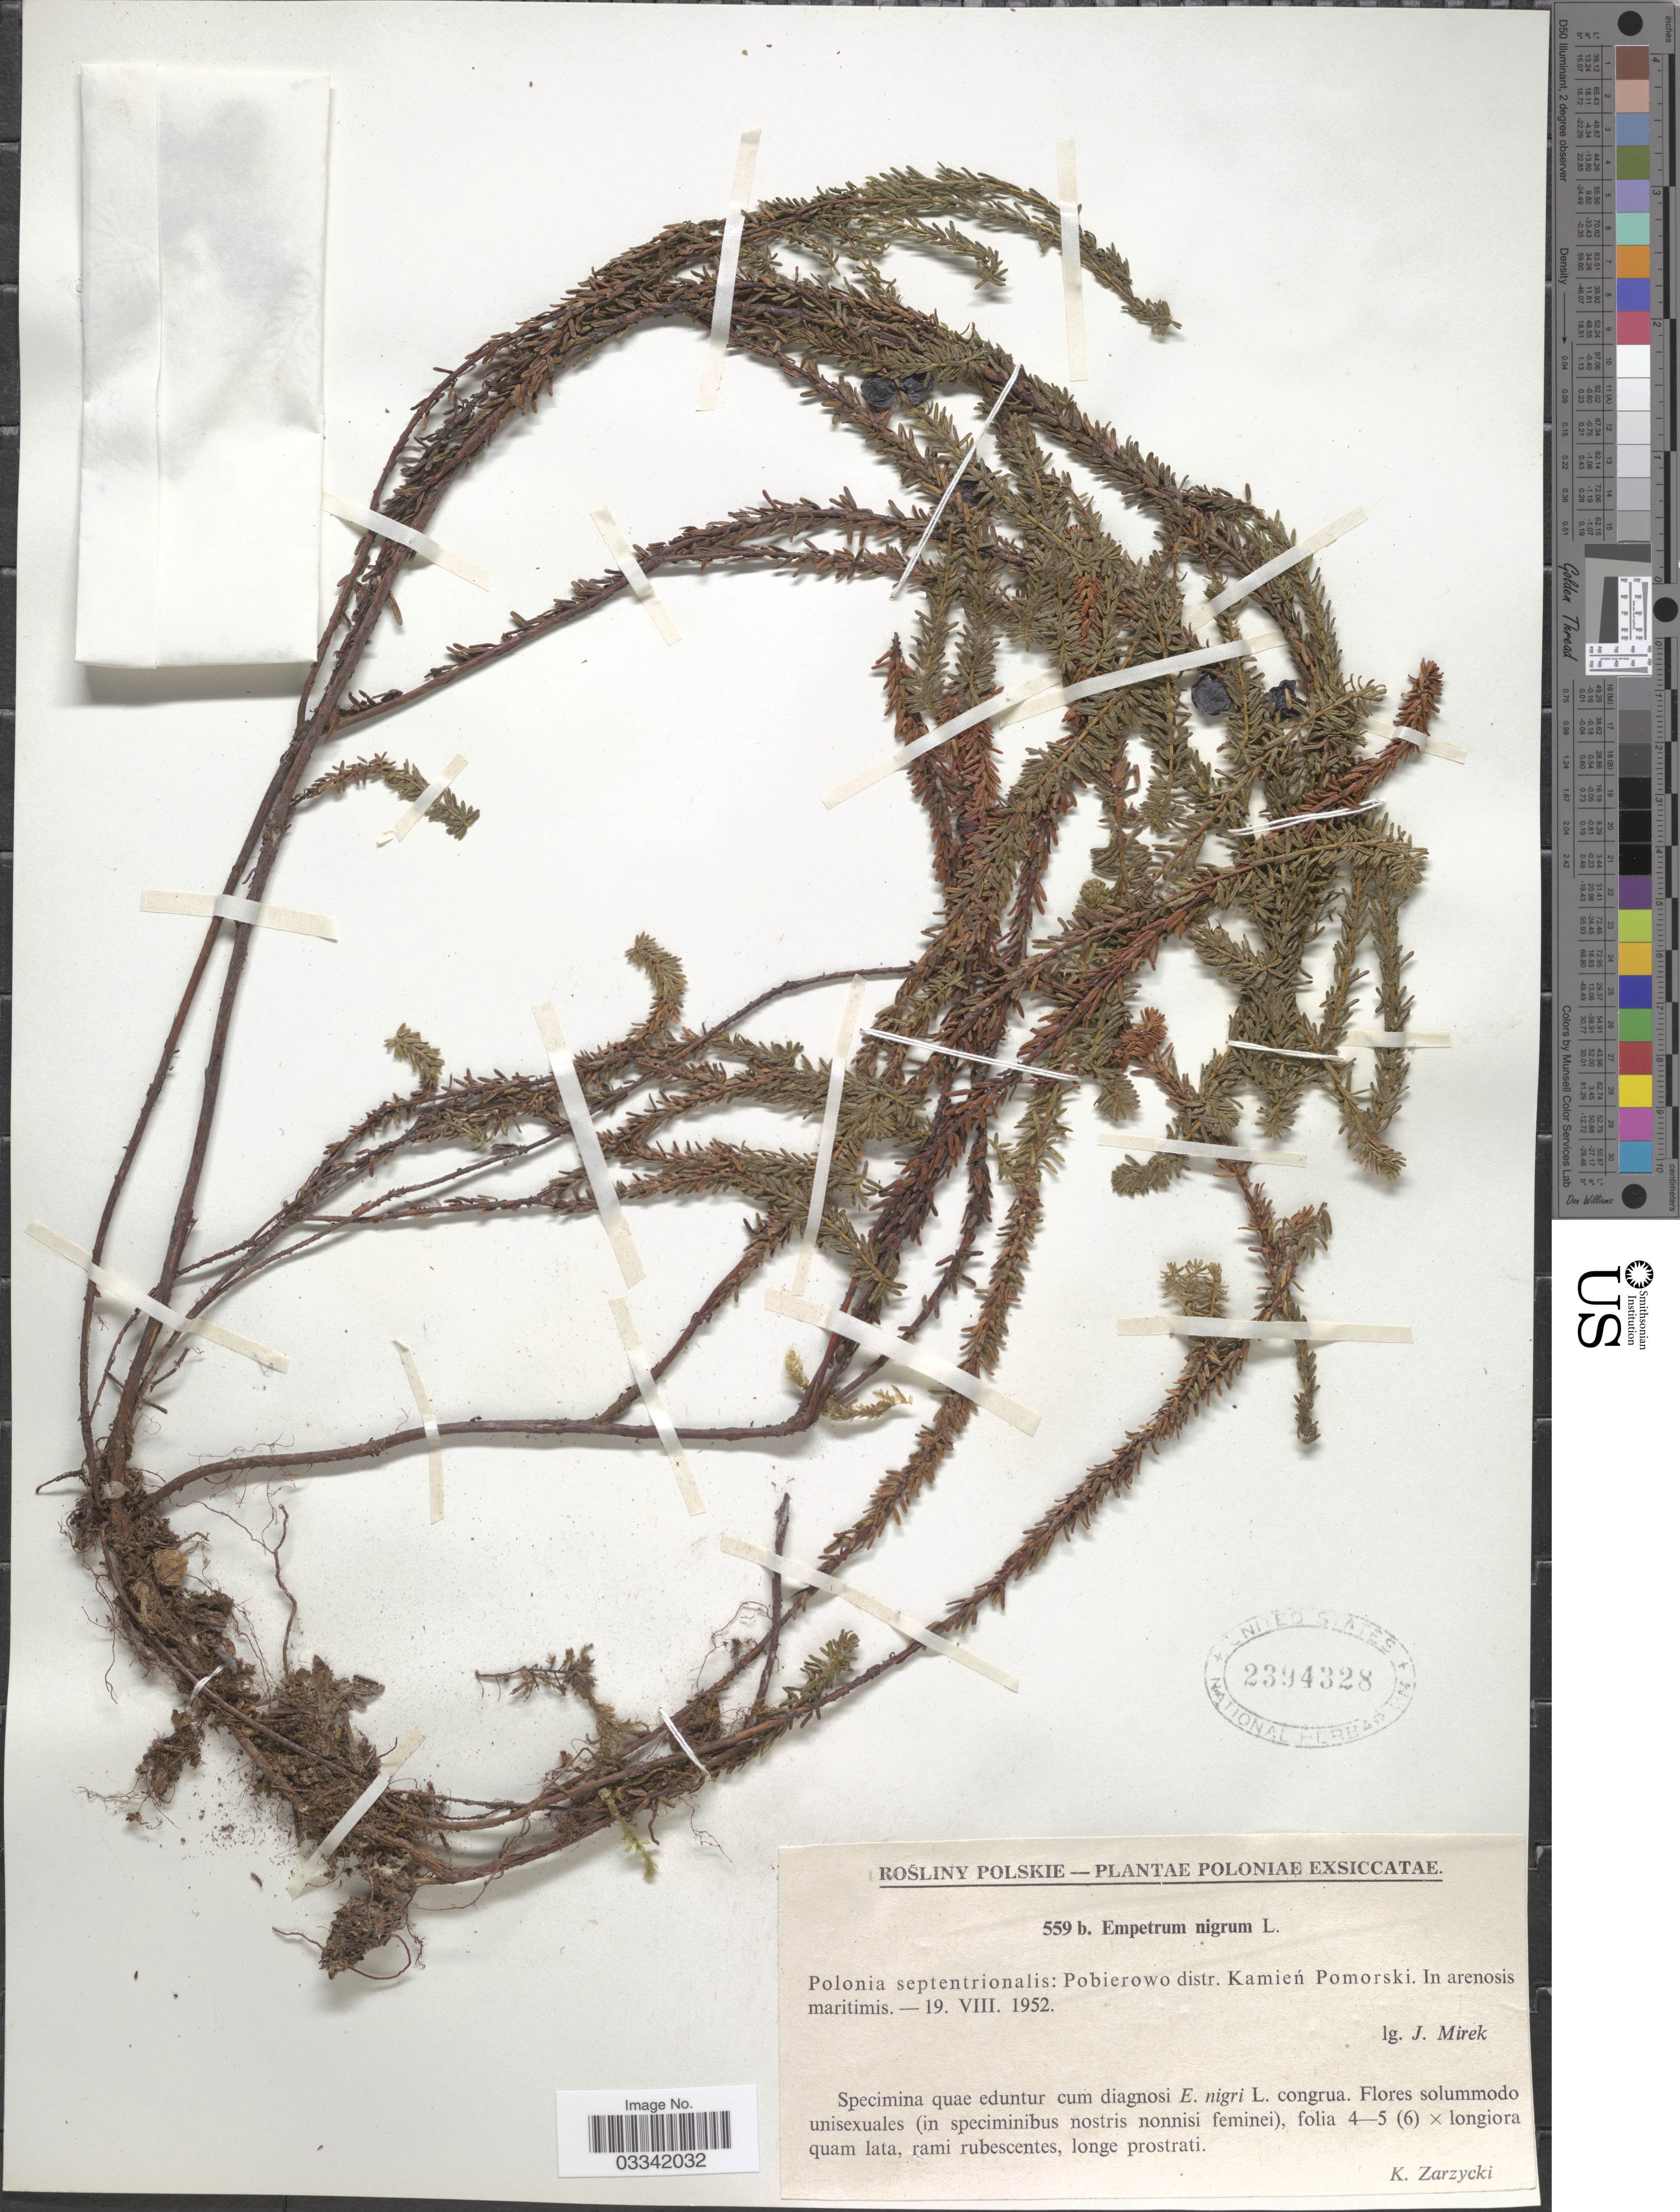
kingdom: Plantae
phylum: Tracheophyta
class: Magnoliopsida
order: Ericales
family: Ericaceae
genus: Empetrum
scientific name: Empetrum nigrum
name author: L.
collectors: J. Mirek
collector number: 559b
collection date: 1952-08-19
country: Poland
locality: Polonia septentrionalis: Pobierowo distr. Kamién Pomorski.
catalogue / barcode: US 2394328